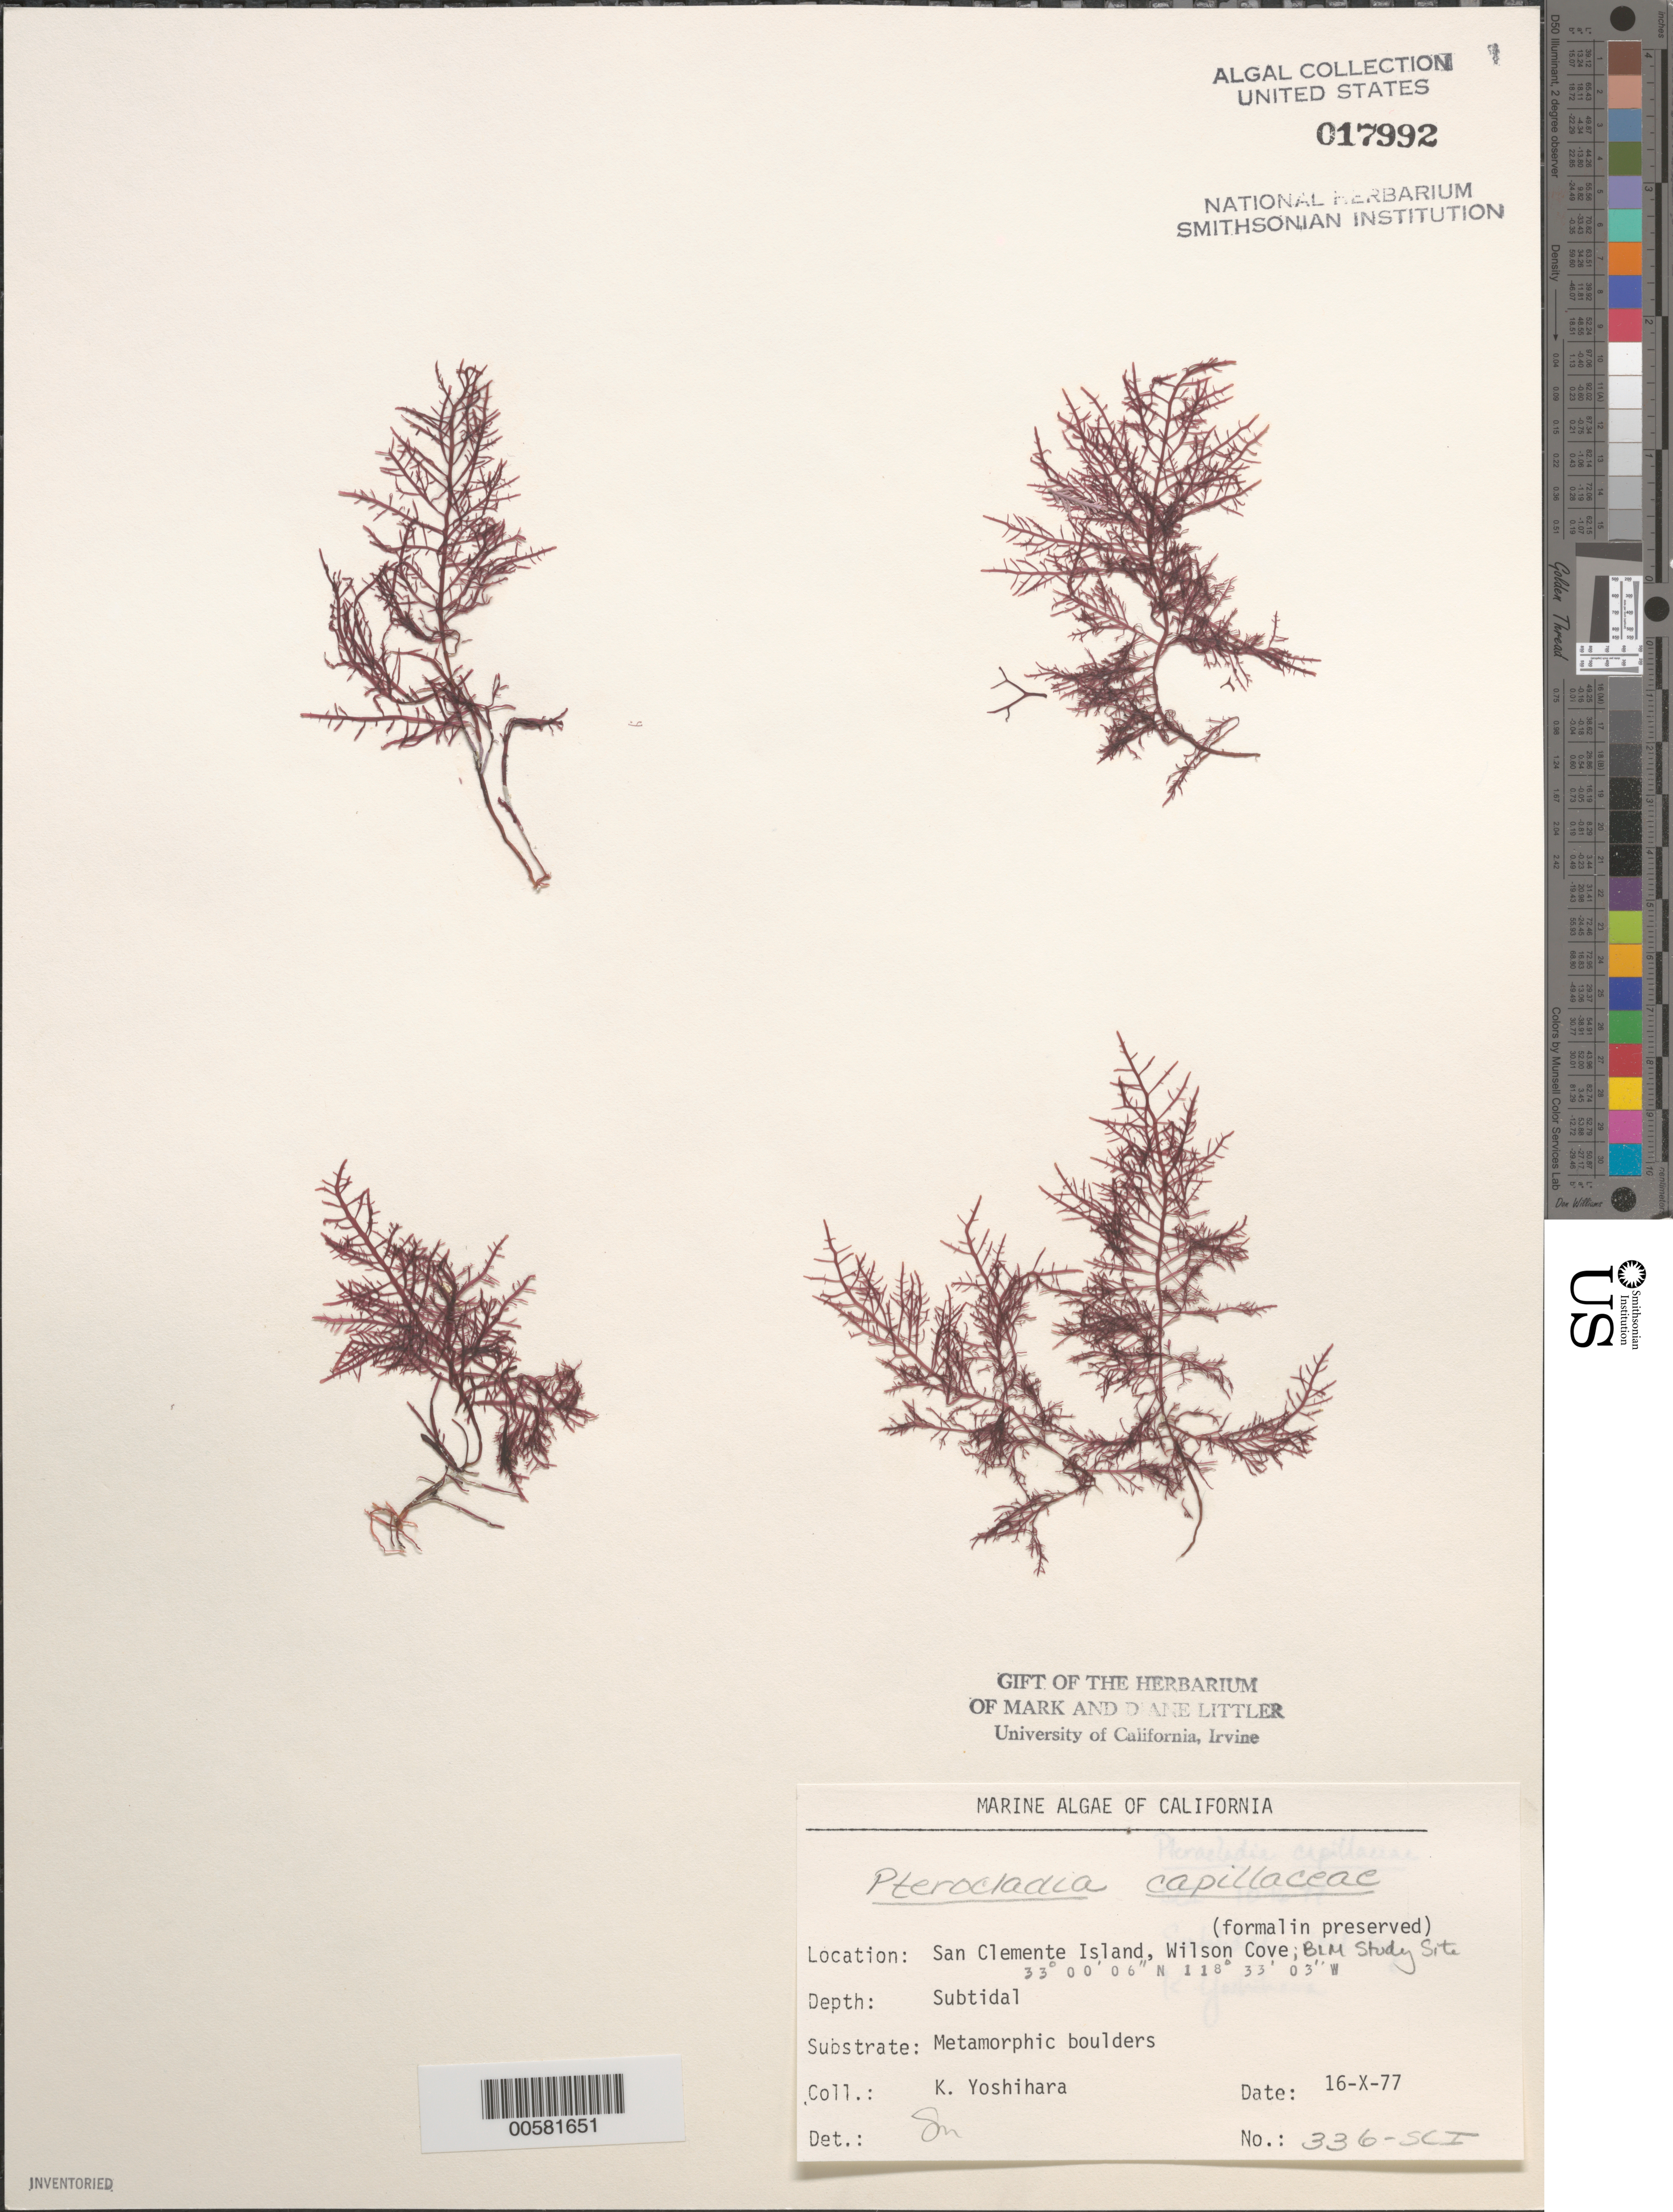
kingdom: Plantae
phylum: Rhodophyta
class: Florideophyceae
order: Gelidiales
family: Pterocladiaceae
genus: Pterocladiella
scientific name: Pterocladiella capillacea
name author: (S.G. Gmel.) Santelices & Hommers.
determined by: Algae name updating Project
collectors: K. Yoshihara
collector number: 336-sci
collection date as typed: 16 Oct 1977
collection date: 1977-10-16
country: United States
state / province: California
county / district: Los Angeles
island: San Clemente Island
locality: Wilson Cove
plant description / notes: BLM-SOCALBIGHT Rocky Intertidal Survey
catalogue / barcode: US 17992